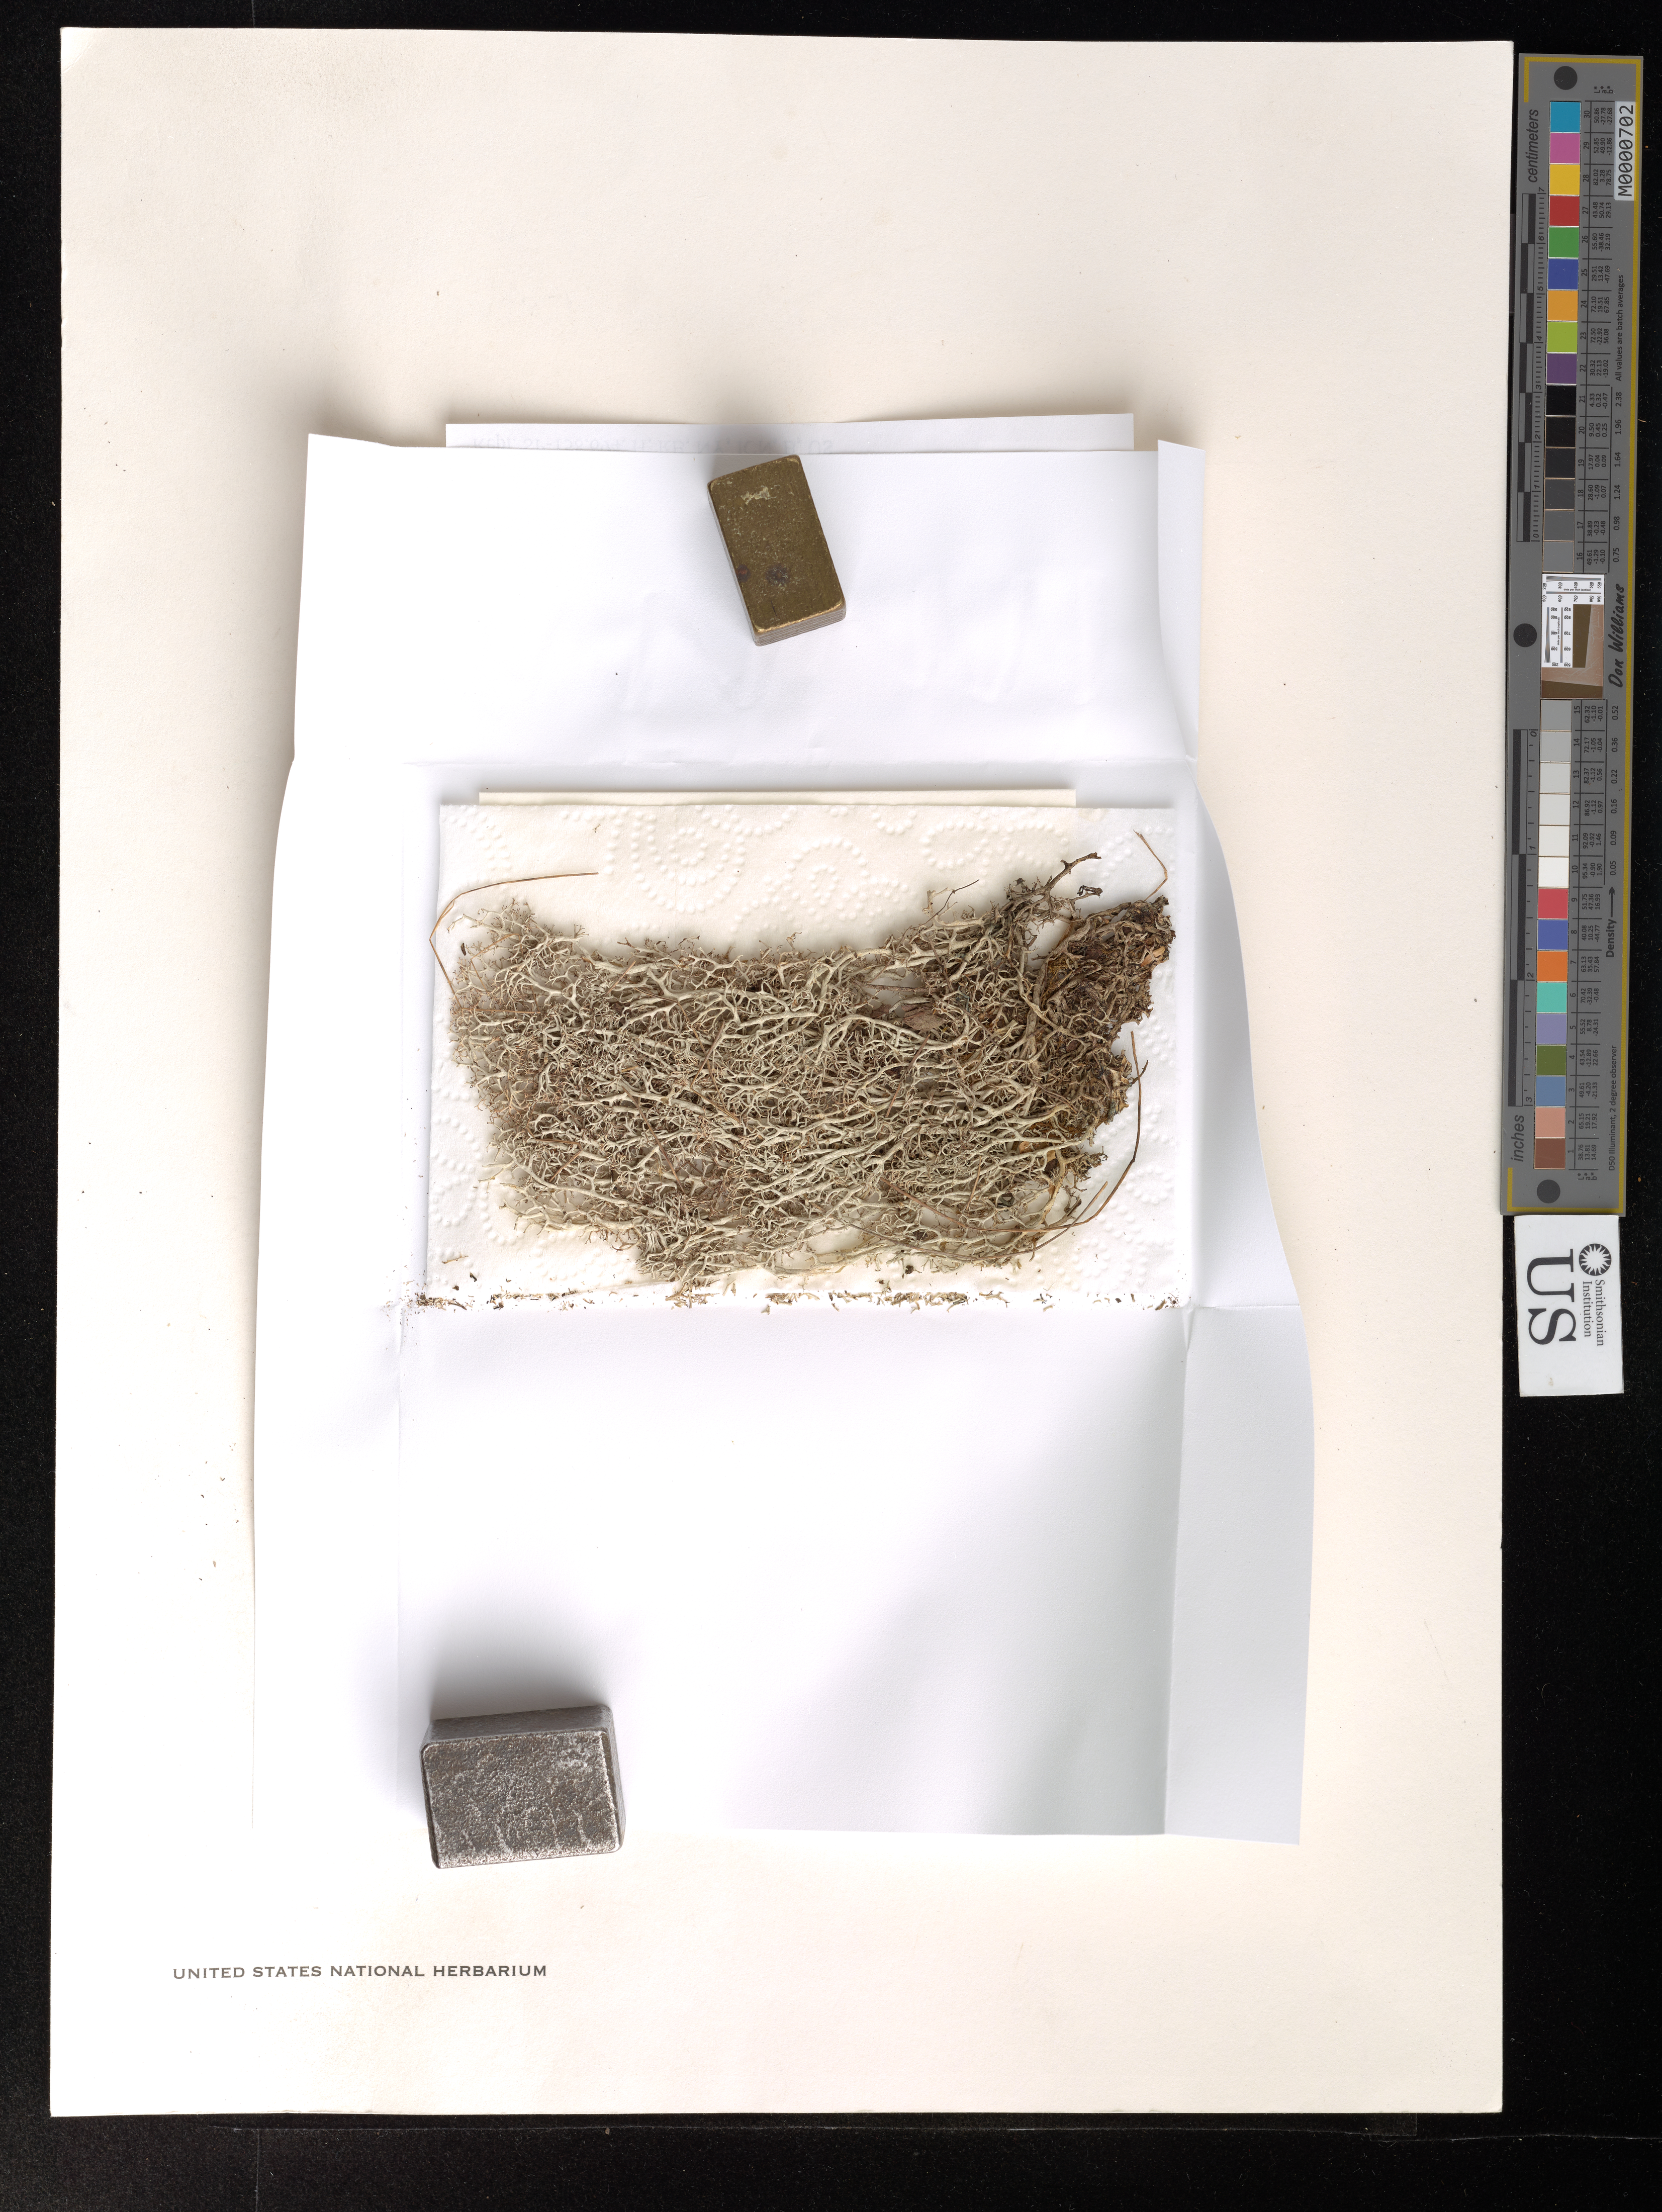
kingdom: Fungi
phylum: Ascomycota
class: Lecanoromycetes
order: Lecanorales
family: Cladoniaceae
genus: Cladonia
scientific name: Cladonia crispatula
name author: (Nyl.) Ahti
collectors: T. T. Ahti & P. G. Windisch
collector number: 45921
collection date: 1987-01-24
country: Brazil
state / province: Minas Gerais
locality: Serra da Mantiqueira. Muncipío Itamonte: 0.5-1 km ENE of Alto da Serra, on road BR-485 to Planalto. N side of Casa da Pedra.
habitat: Cloud forest, rocky slope with scrub (campo rupestre) by road.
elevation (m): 2000